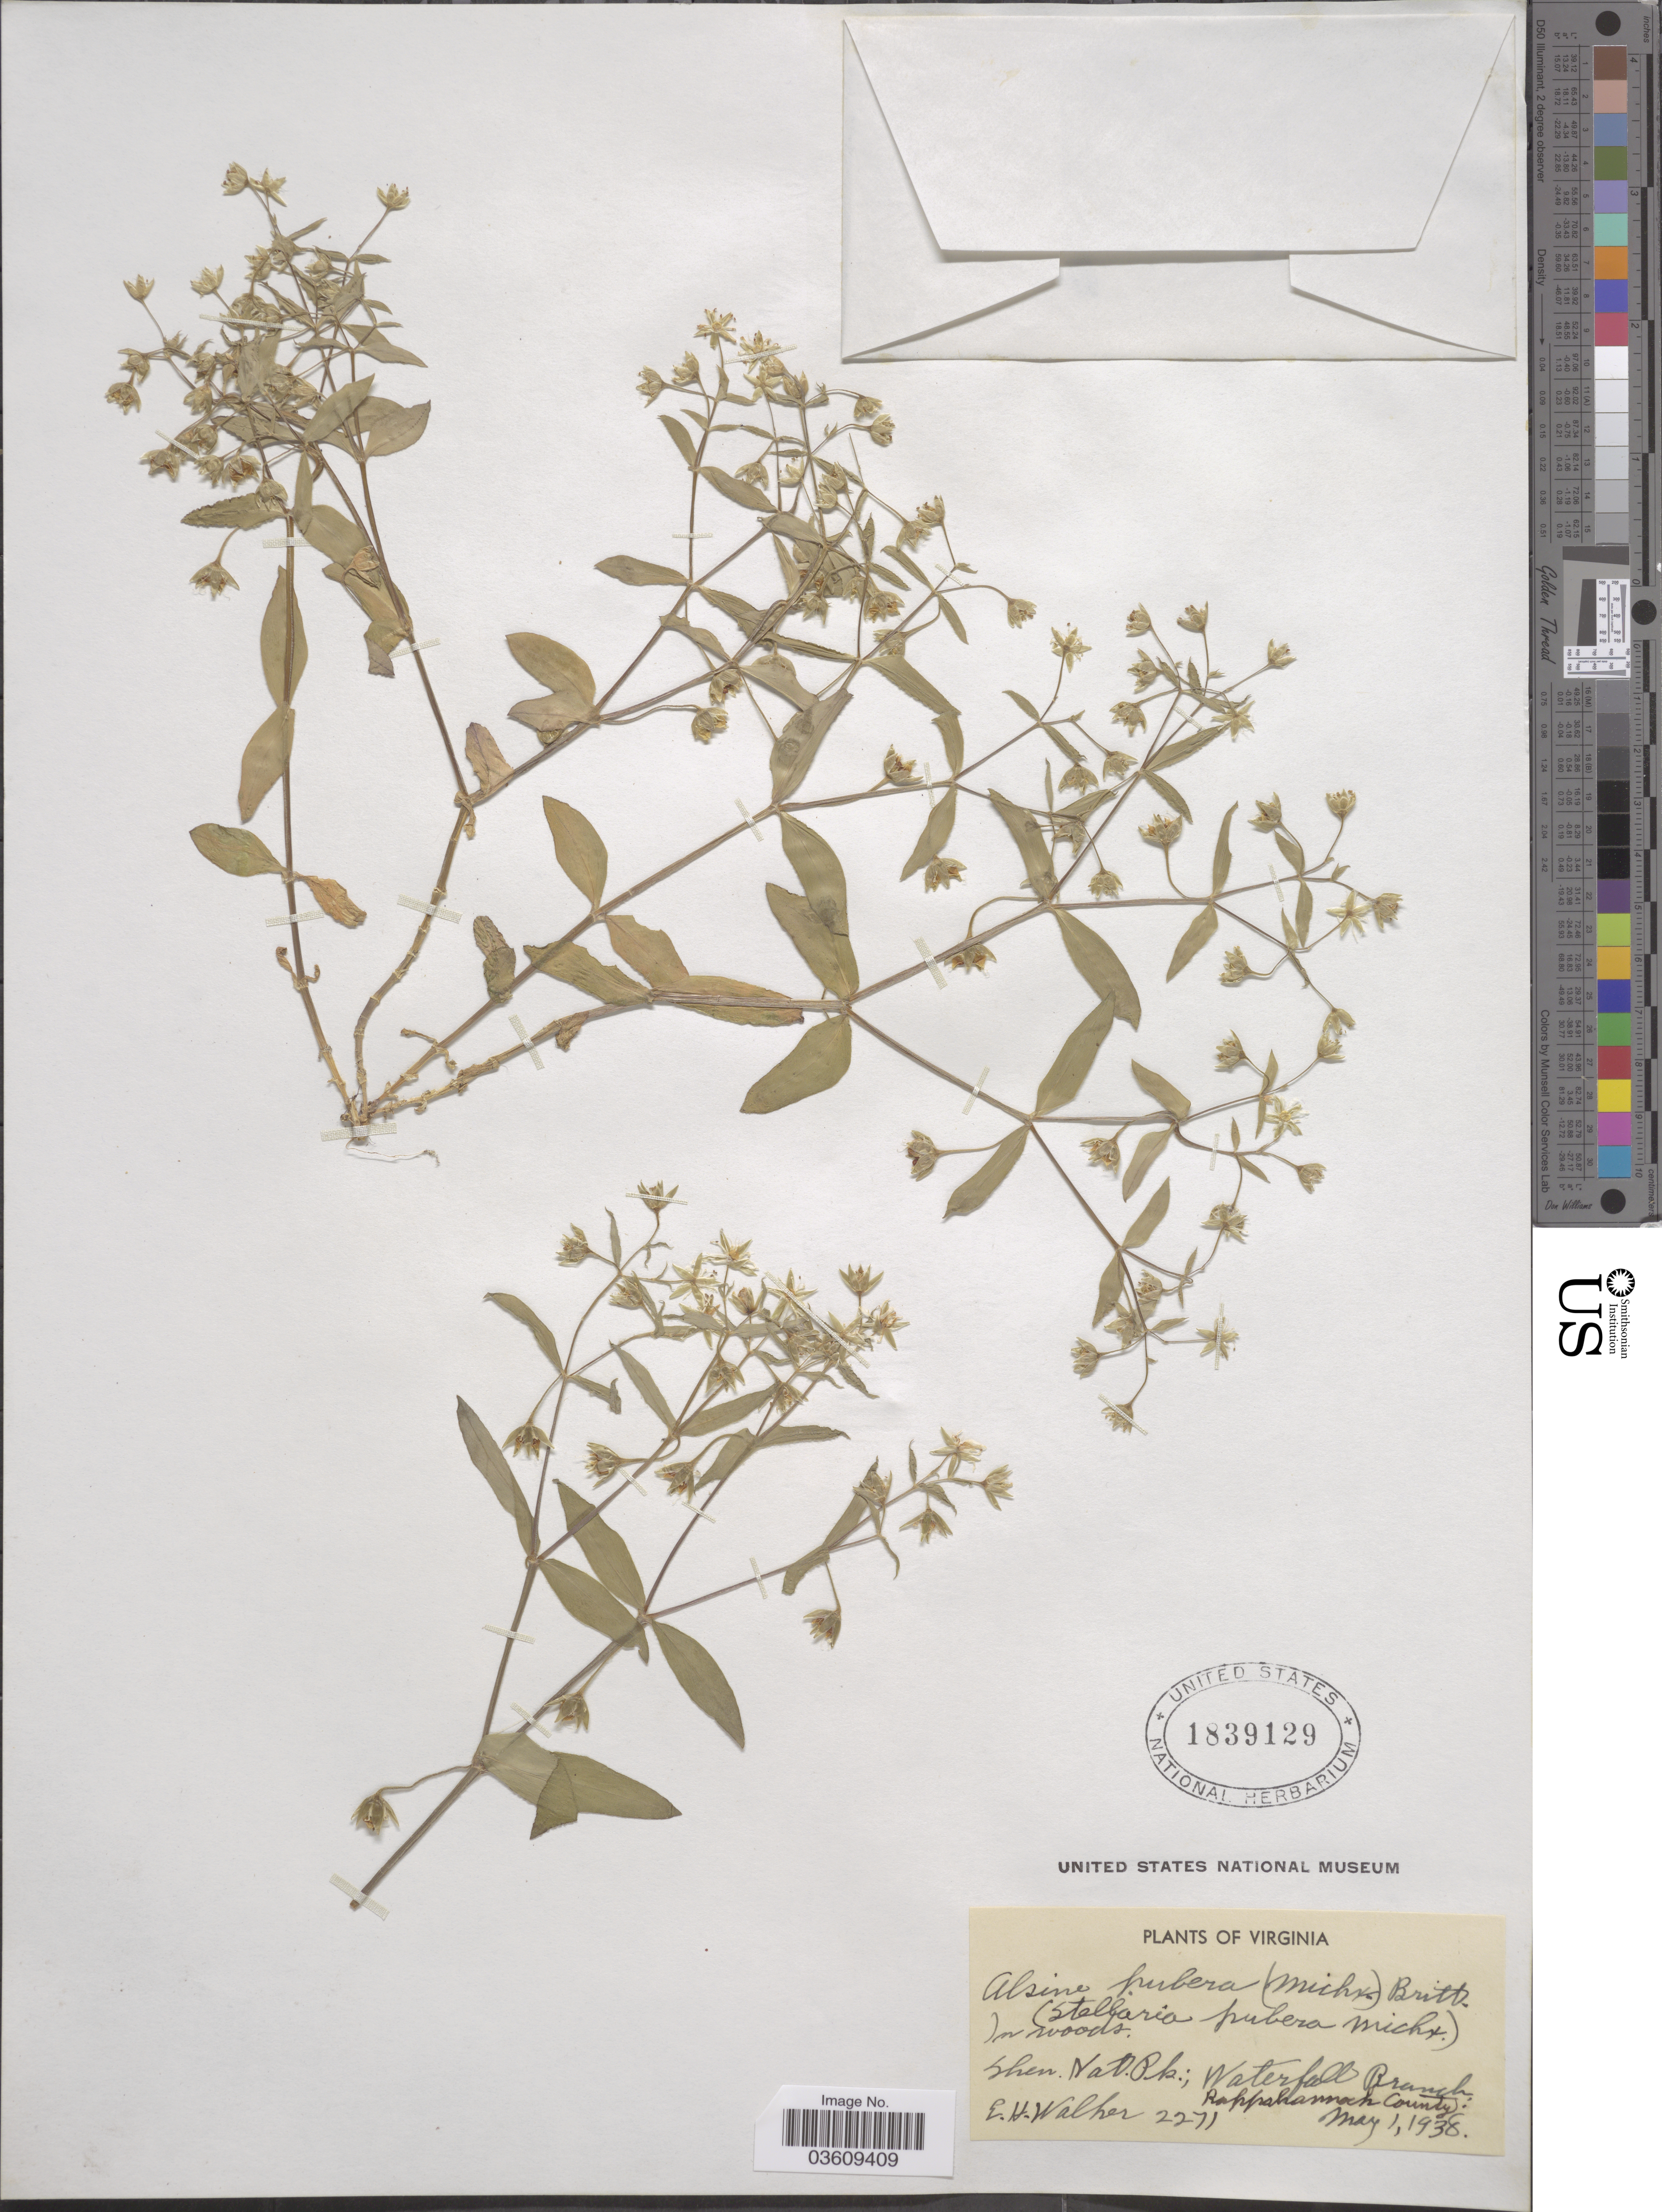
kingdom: Plantae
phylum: Tracheophyta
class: Magnoliopsida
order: Caryophyllales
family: Caryophyllaceae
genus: Stellaria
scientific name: Stellaria pubera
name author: Michx.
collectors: E. H. Walker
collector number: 2271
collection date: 1938-05-01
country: United States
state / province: Virginia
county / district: Rappahannock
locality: In woods. Shen. Nat. Pk.; Waterfall Branch. Rappahannock County.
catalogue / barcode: US 1839129